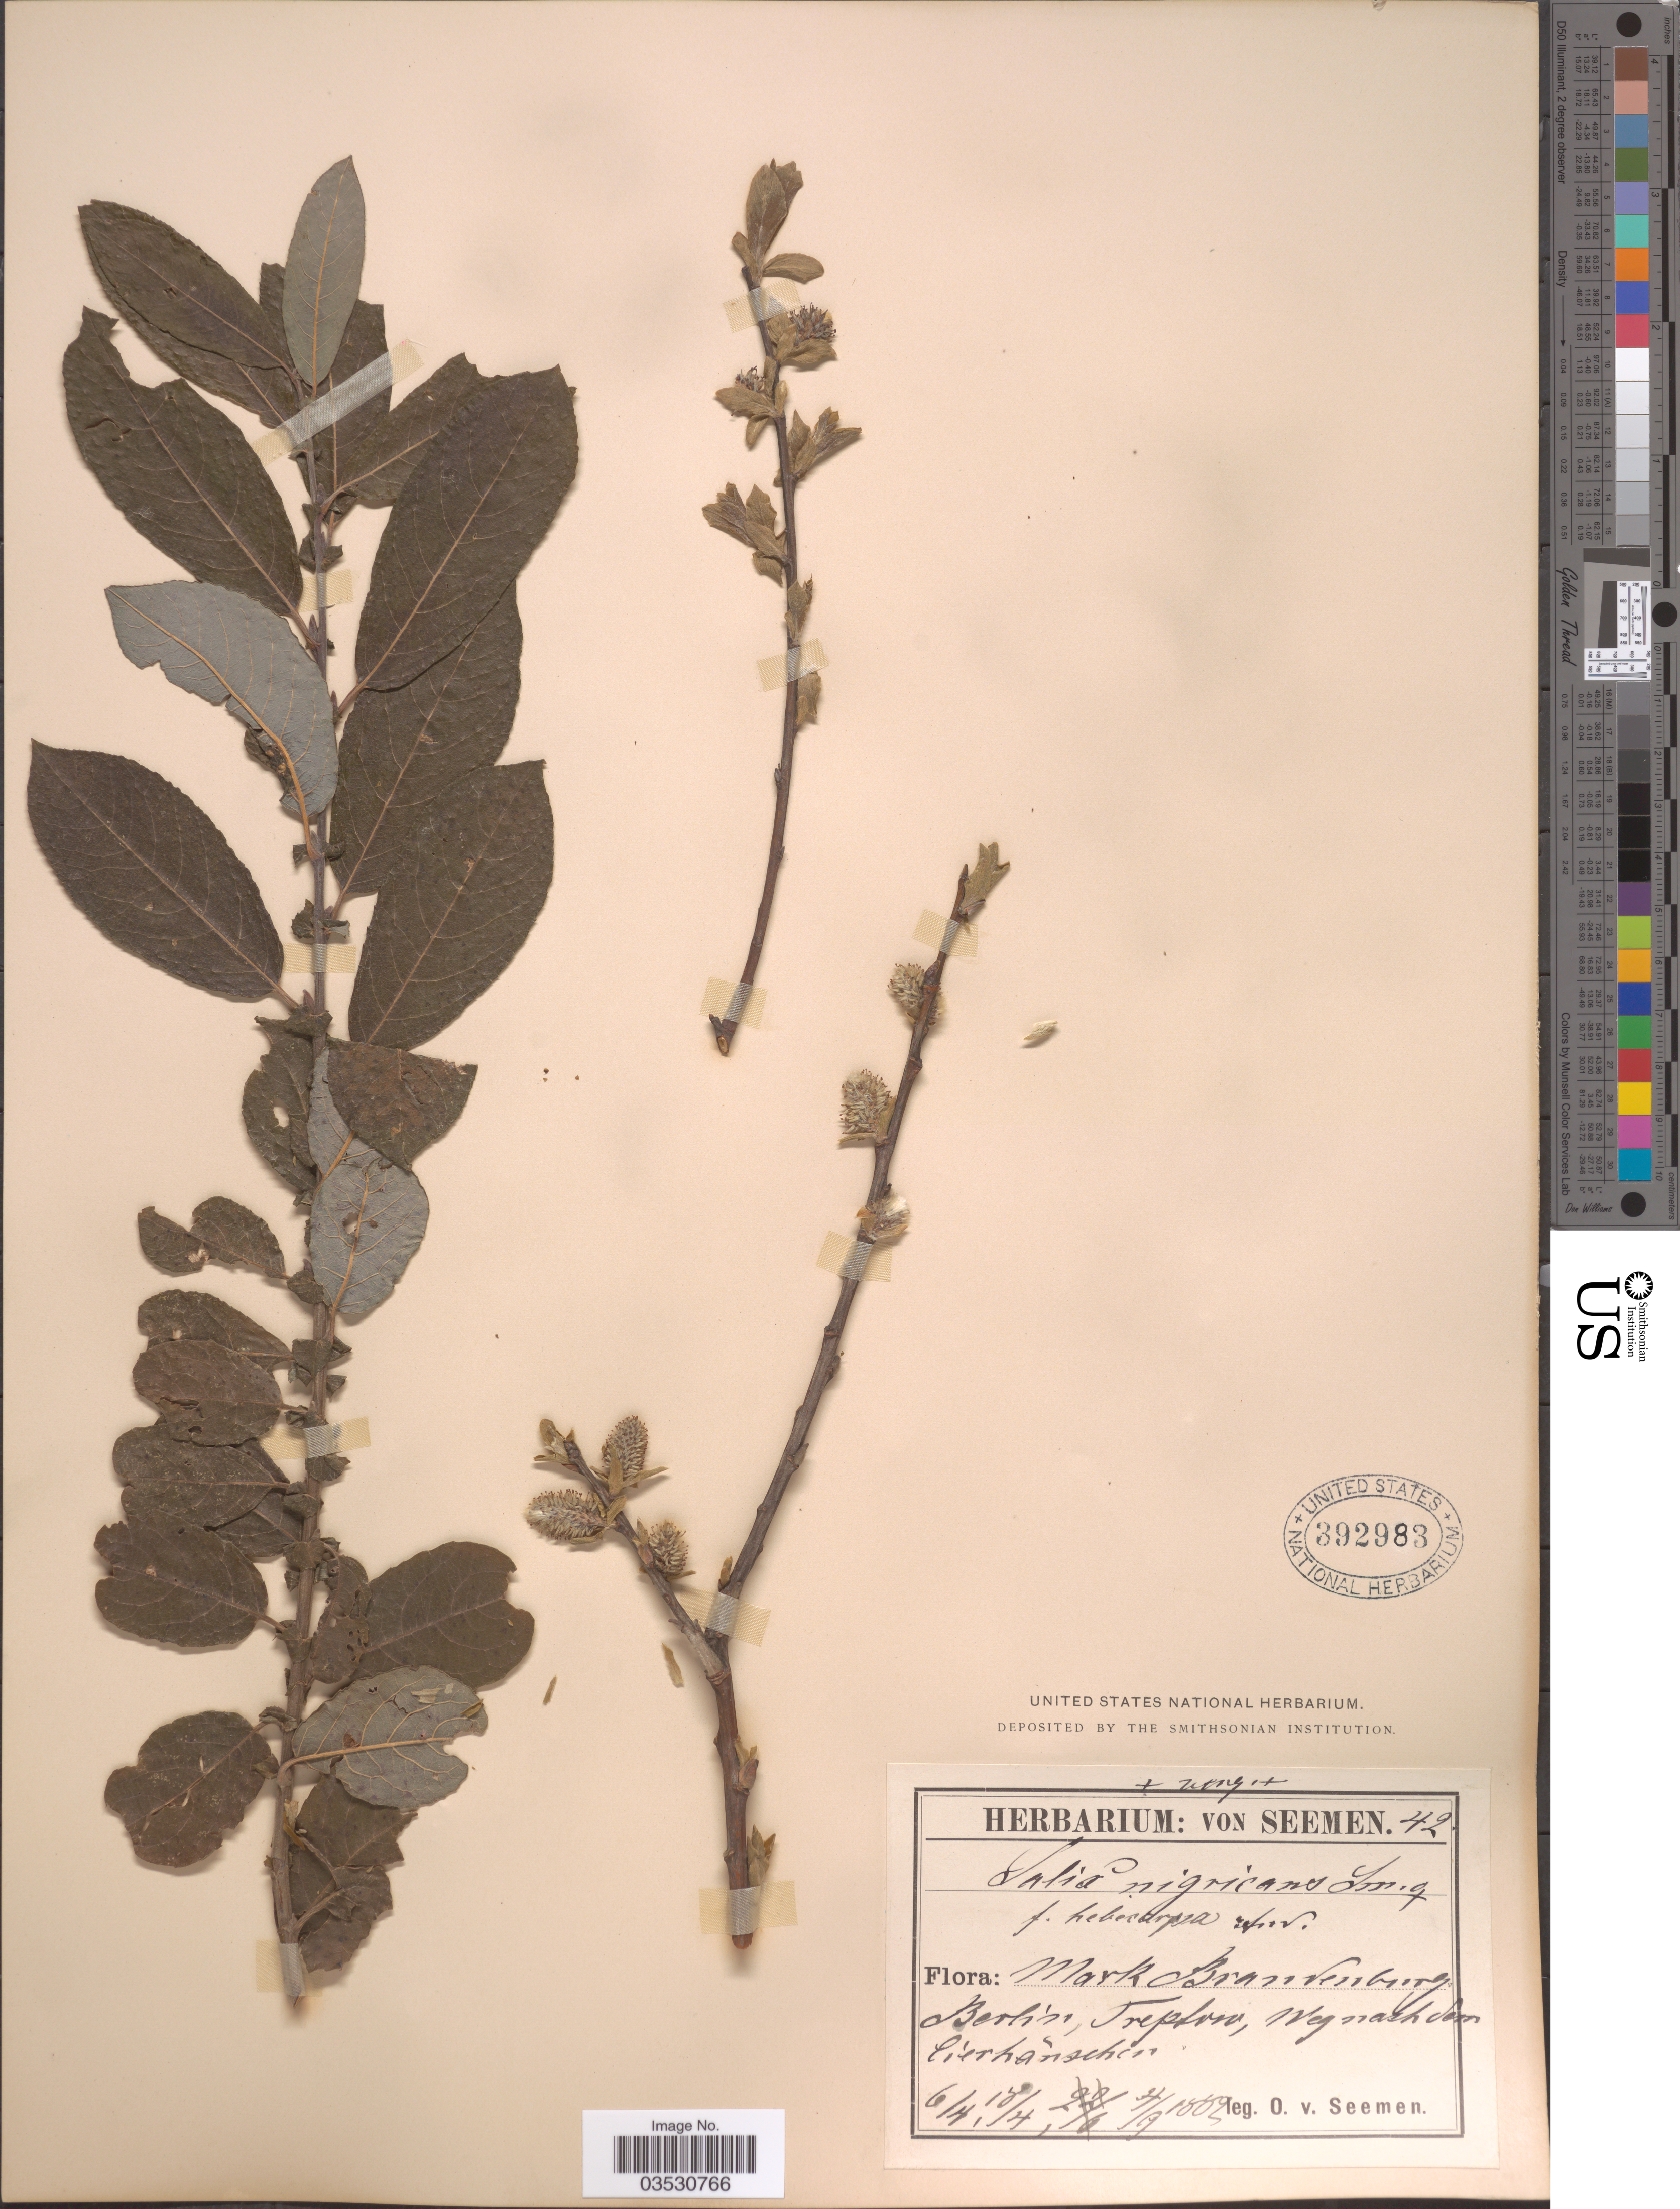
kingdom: Plantae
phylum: Tracheophyta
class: Magnoliopsida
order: Malpighiales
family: Salicaceae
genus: Salix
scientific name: Salix nigricans f. hebecarpa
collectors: K. O. von Seemen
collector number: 42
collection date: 1882-04-06/1882-09-04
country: Germany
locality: Mark Brandenburg, Berlin, Treptow, weg nach dem Eierhäuschen.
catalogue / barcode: US 392983